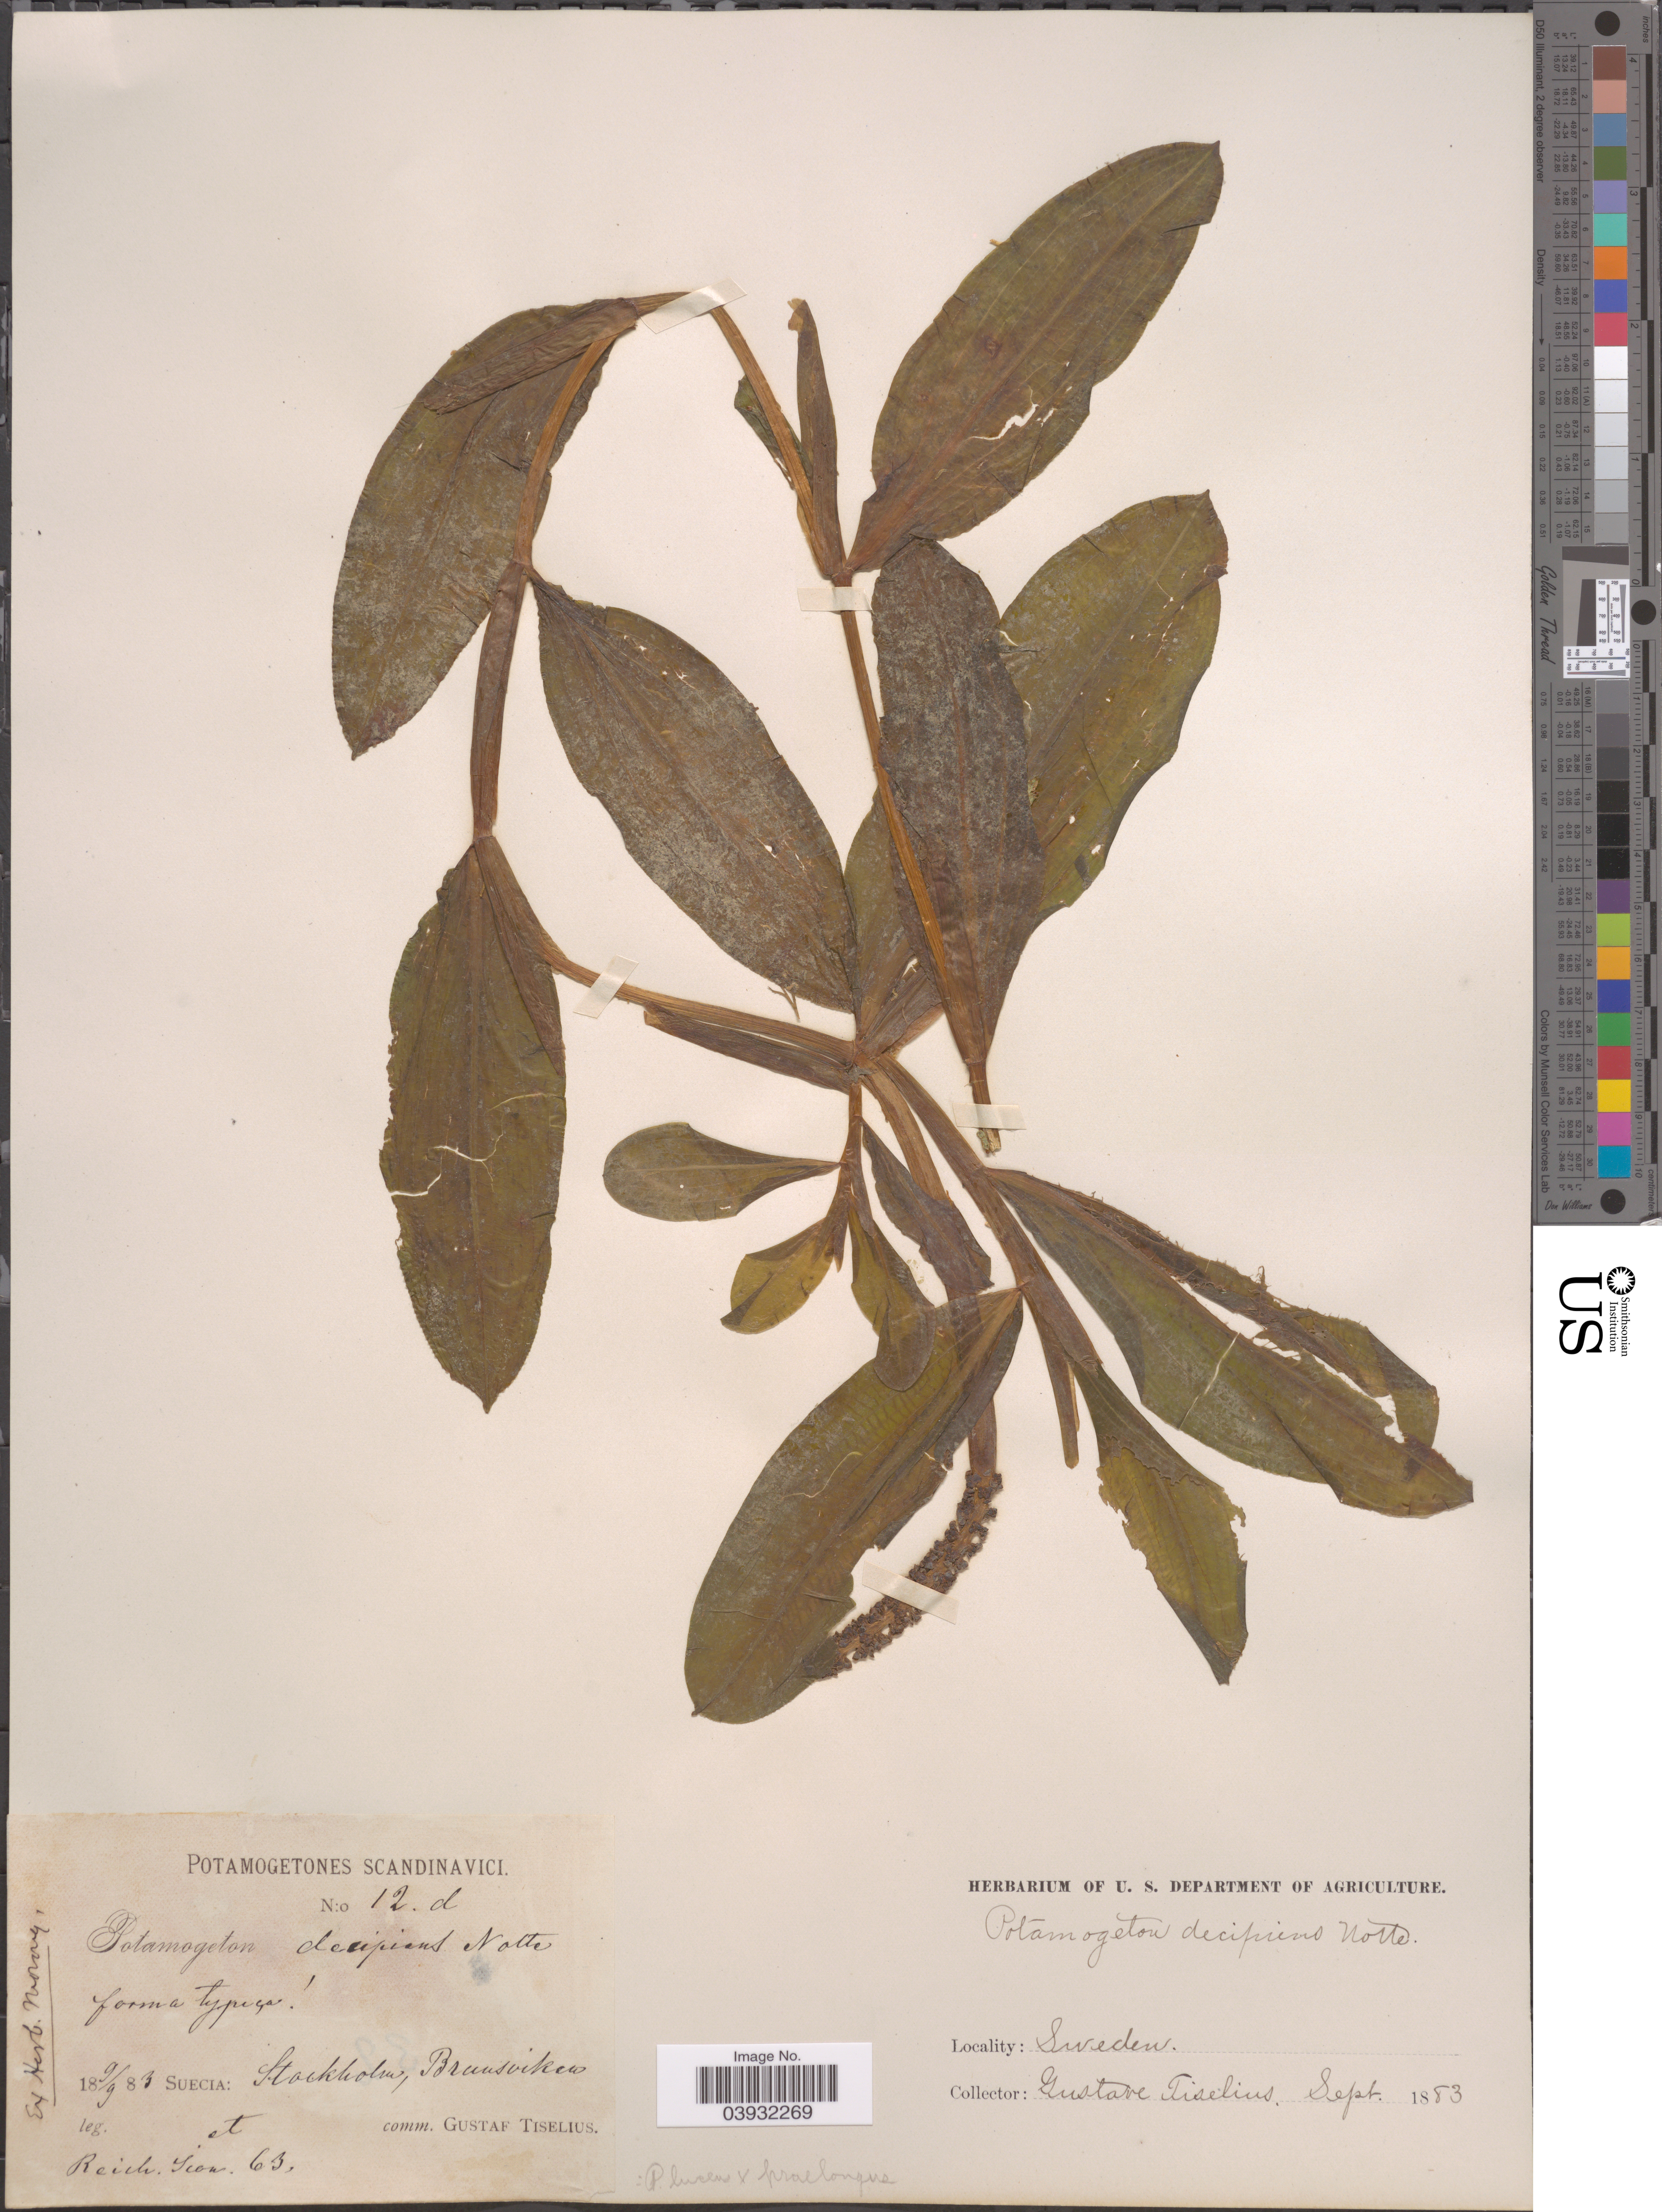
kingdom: Plantae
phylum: Tracheophyta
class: Liliopsida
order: Alismatales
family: Potamogetonaceae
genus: Potamogeton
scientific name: Potamogeton lucens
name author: L.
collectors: G. Tiselius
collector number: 12d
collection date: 1883-09-09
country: Sweden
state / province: Stockholm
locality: Suecia: Stockholm, Brunsviken.